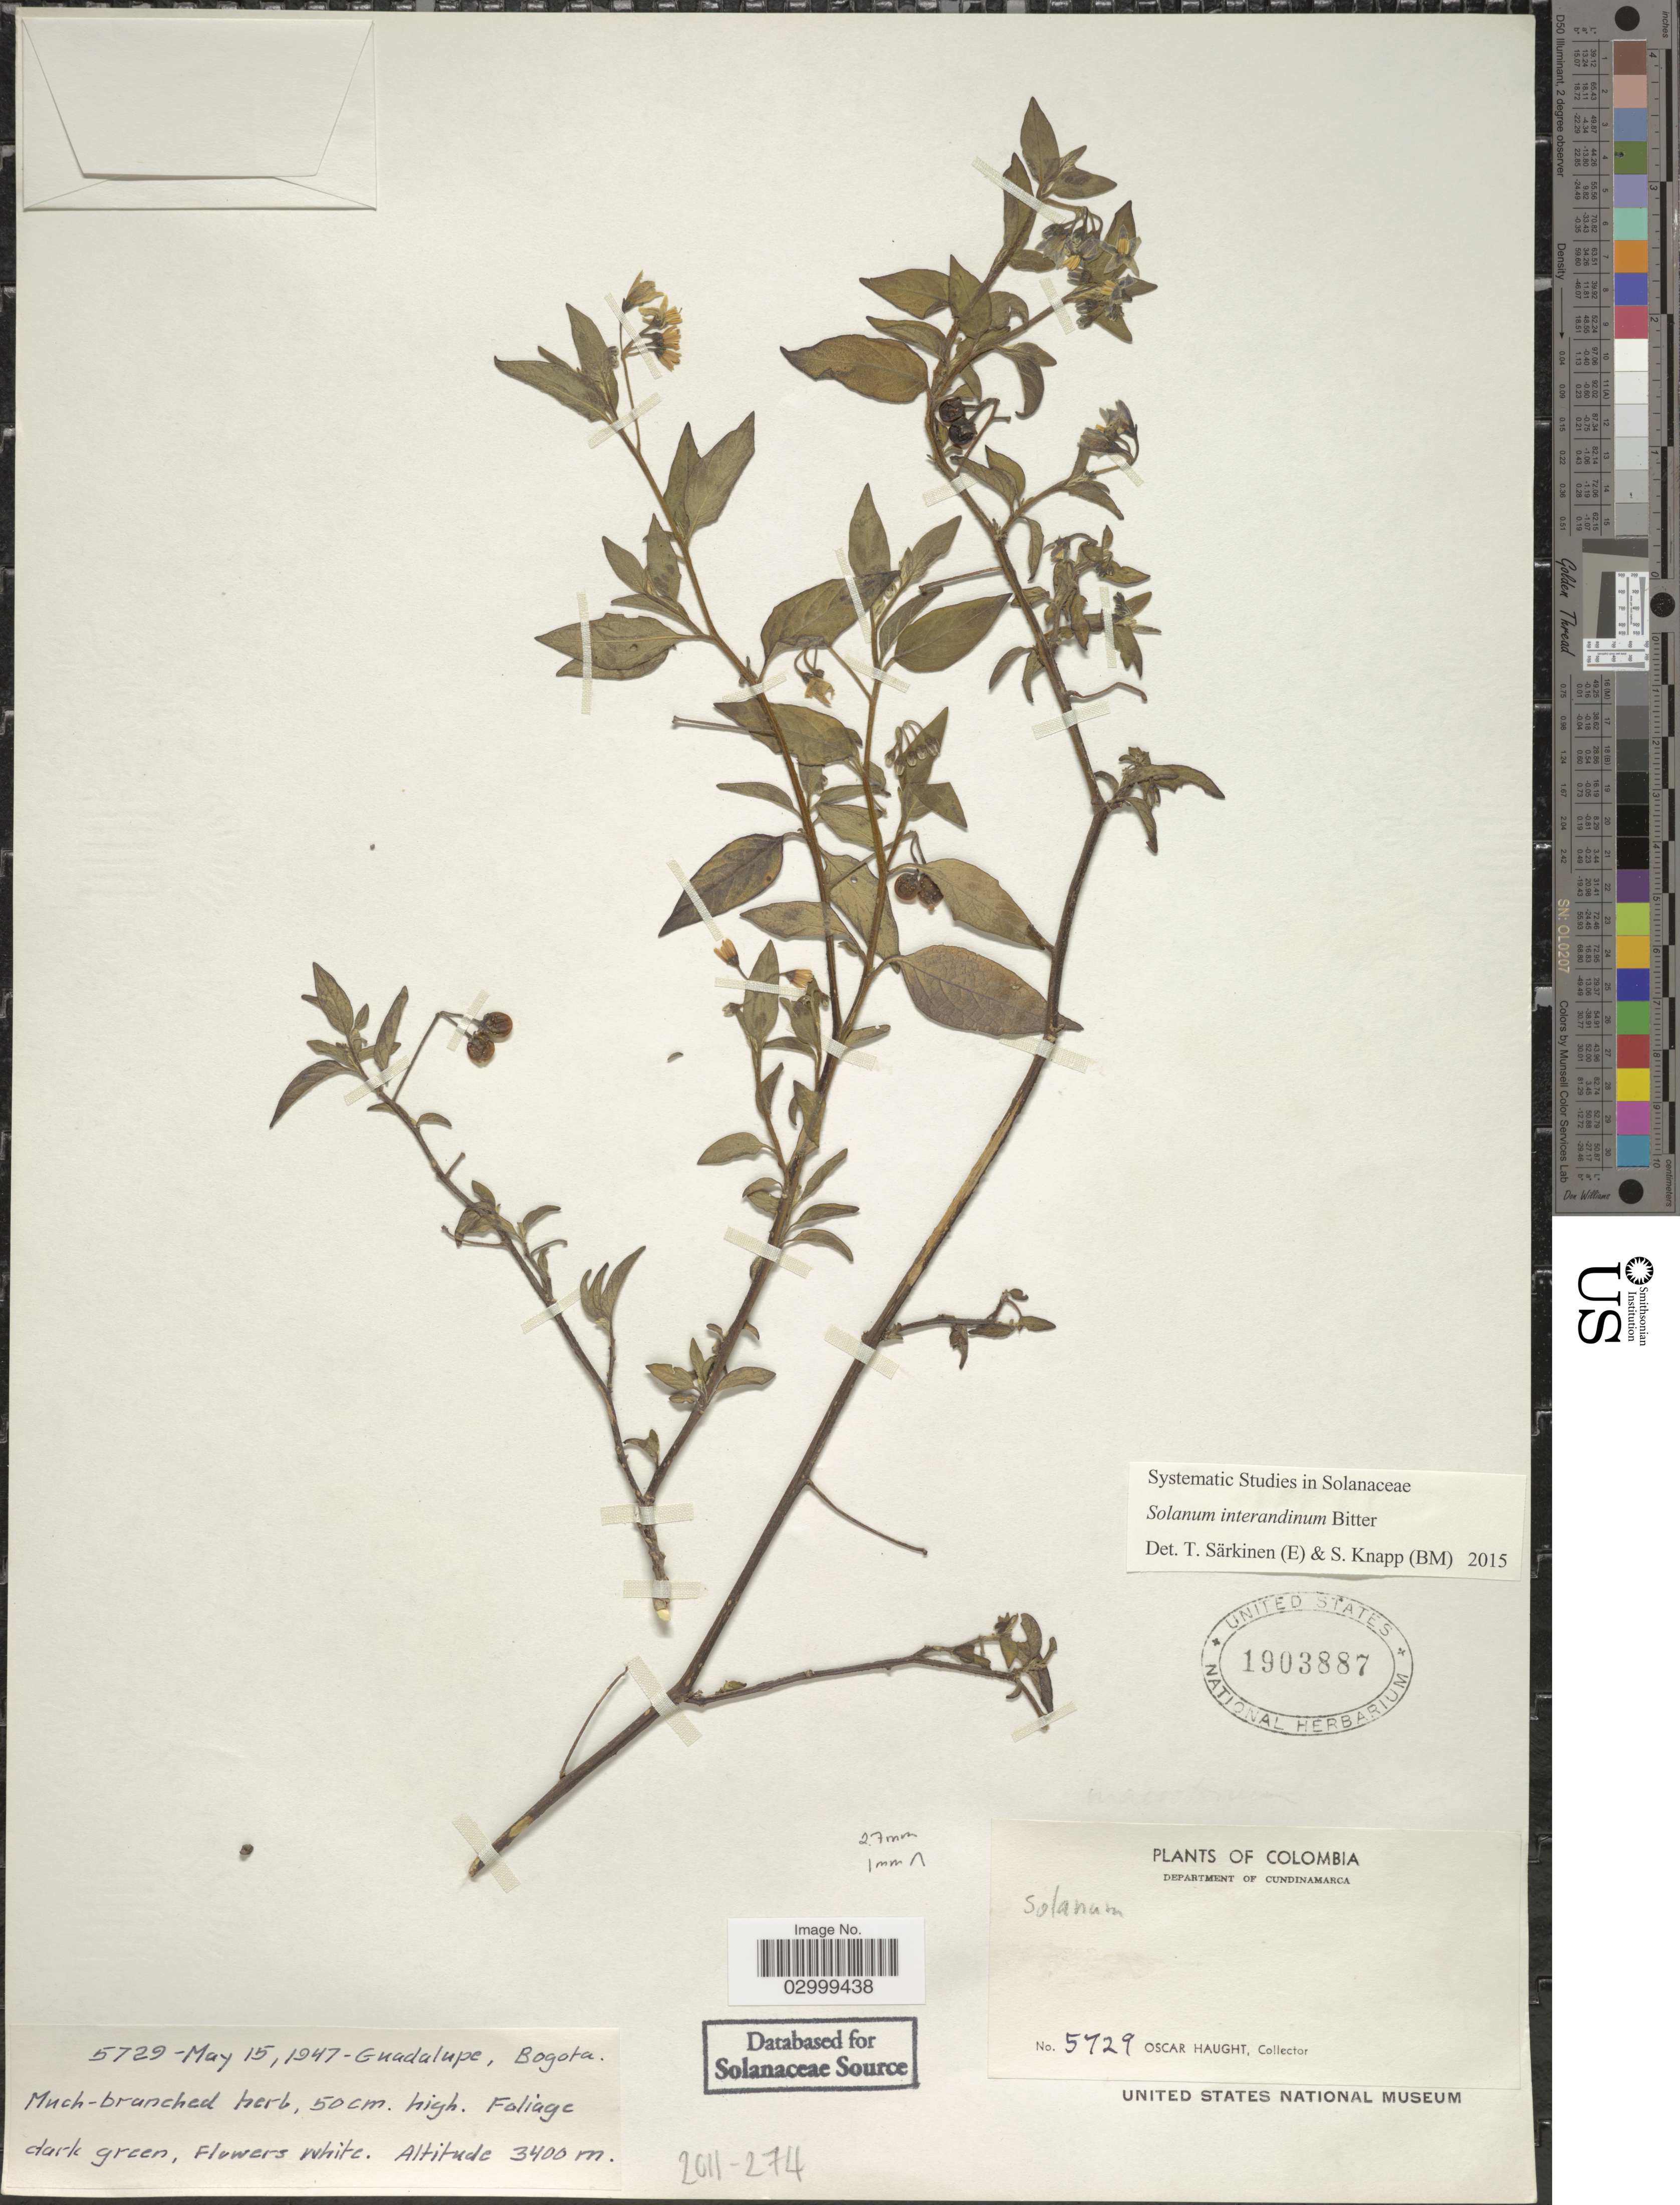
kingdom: Plantae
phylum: Tracheophyta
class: Magnoliopsida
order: Solanales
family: Solanaceae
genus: Solanum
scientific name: Solanum interandinum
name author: Bitter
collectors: O. L. Haught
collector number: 5729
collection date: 1947-05-15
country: Colombia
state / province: Cundinamarca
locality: Guadalupe, Bogota. Department of Cundinamarca.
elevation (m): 3400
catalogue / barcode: US 1903887